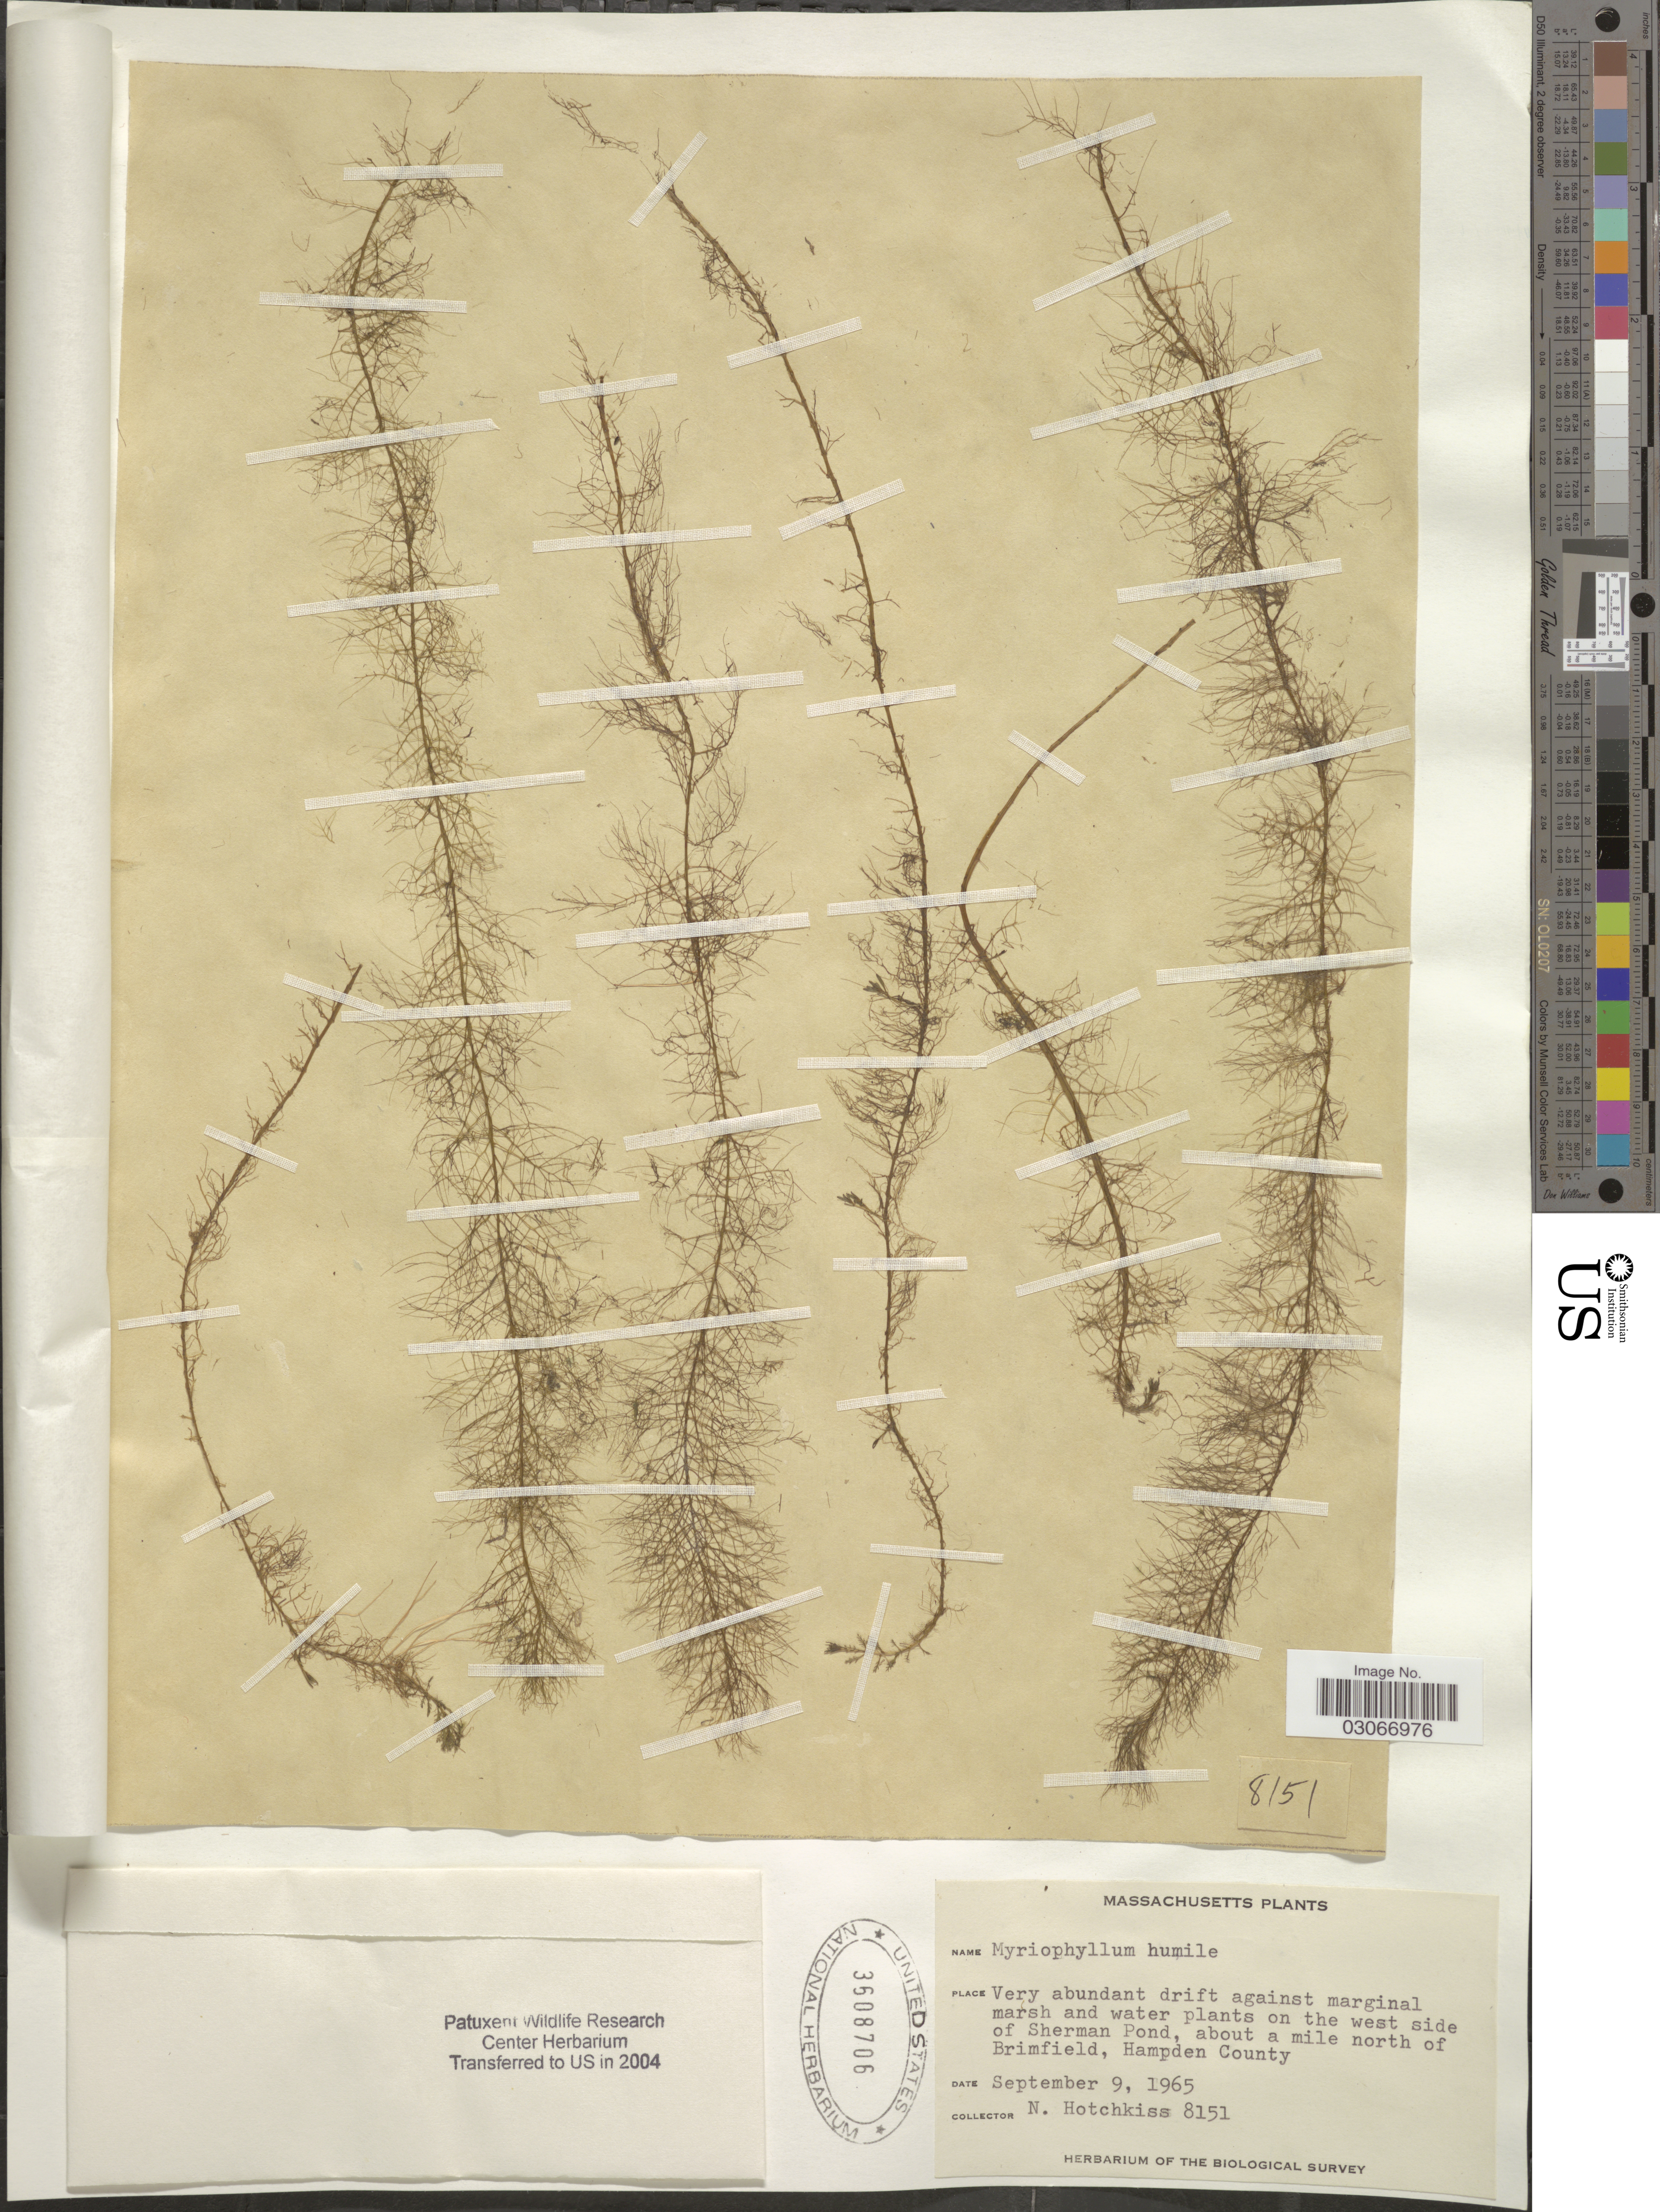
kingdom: Plantae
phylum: Tracheophyta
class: Magnoliopsida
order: Saxifragales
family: Haloragaceae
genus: Myriophyllum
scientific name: Myriophyllum humile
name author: (Raf.) Morong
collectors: N. Hotchkiss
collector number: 8151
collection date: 1965-09-09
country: United States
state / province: Massachusetts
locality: On the west side of Sherman Pond, about a mile north of Brimfield, Hampden County.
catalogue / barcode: US 3608706